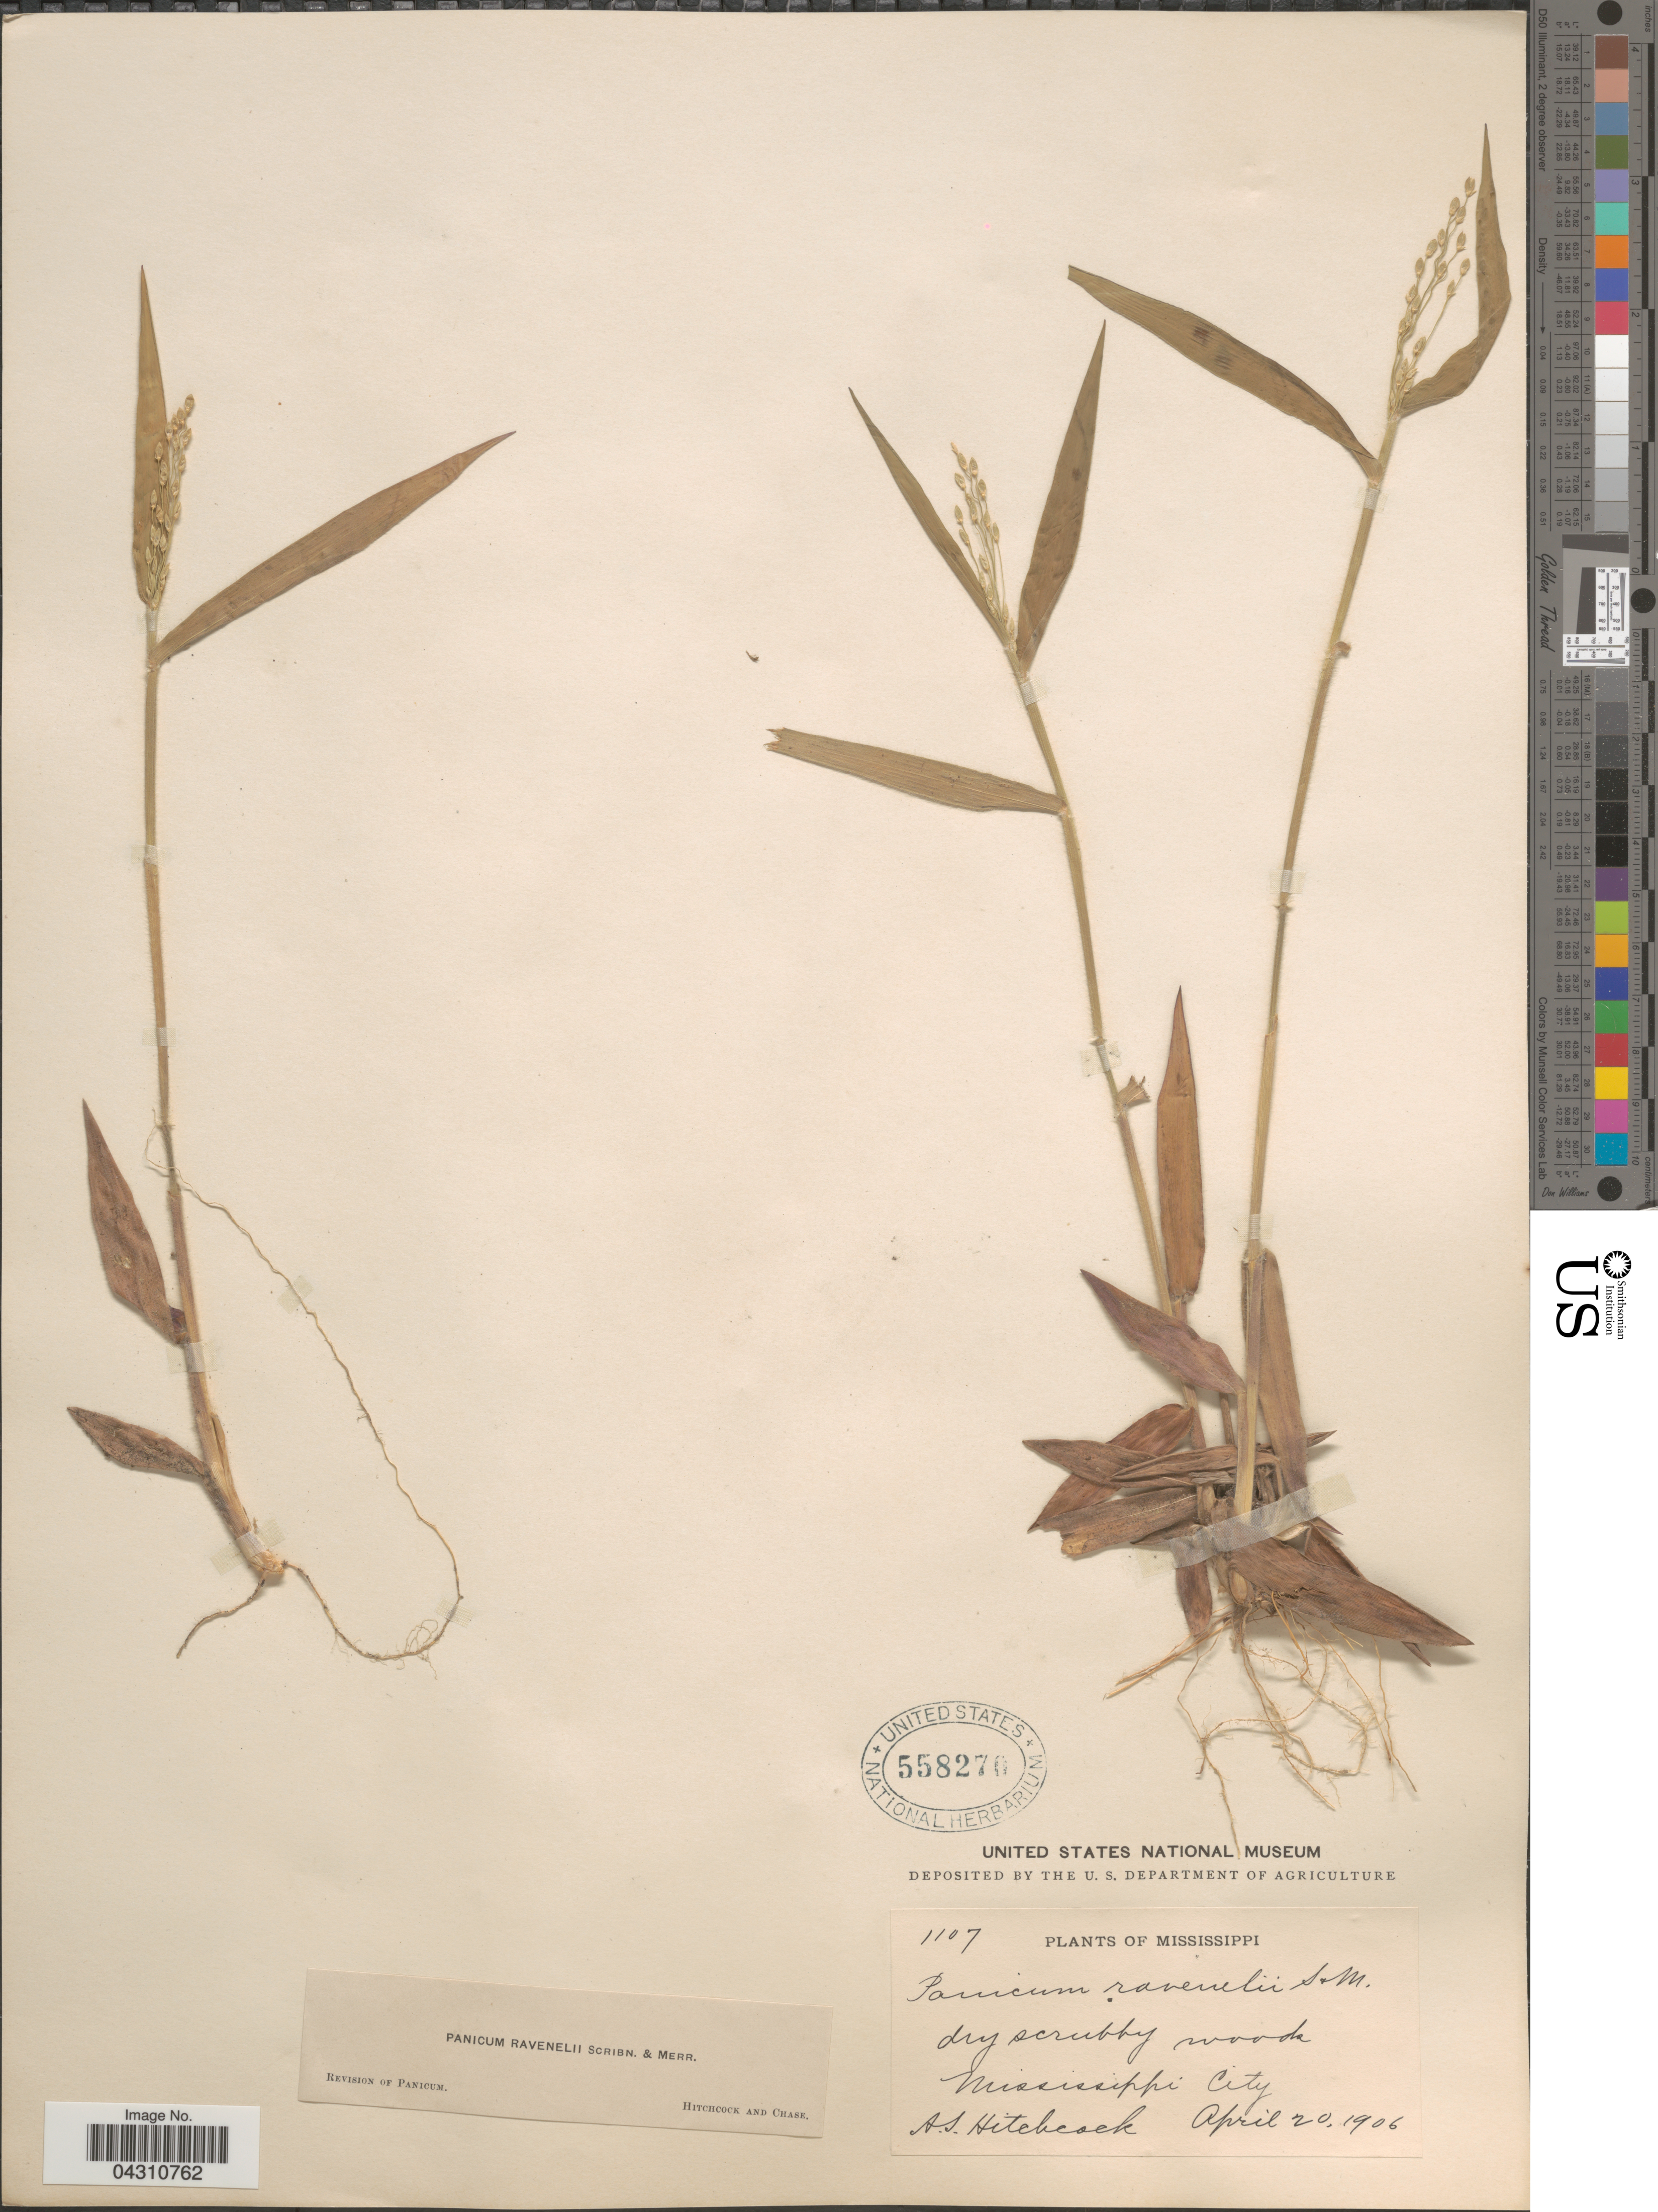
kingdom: Plantae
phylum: Tracheophyta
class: Liliopsida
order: Poales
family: Poaceae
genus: Dichanthelium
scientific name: Dichanthelium ravenelii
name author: (Scribn. & Merr.) Gould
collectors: A. S. Hitchcock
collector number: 1107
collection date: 1906-04-20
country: United States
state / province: Mississippi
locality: Dry scrubby woods. Mississippi City.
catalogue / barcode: US 558270